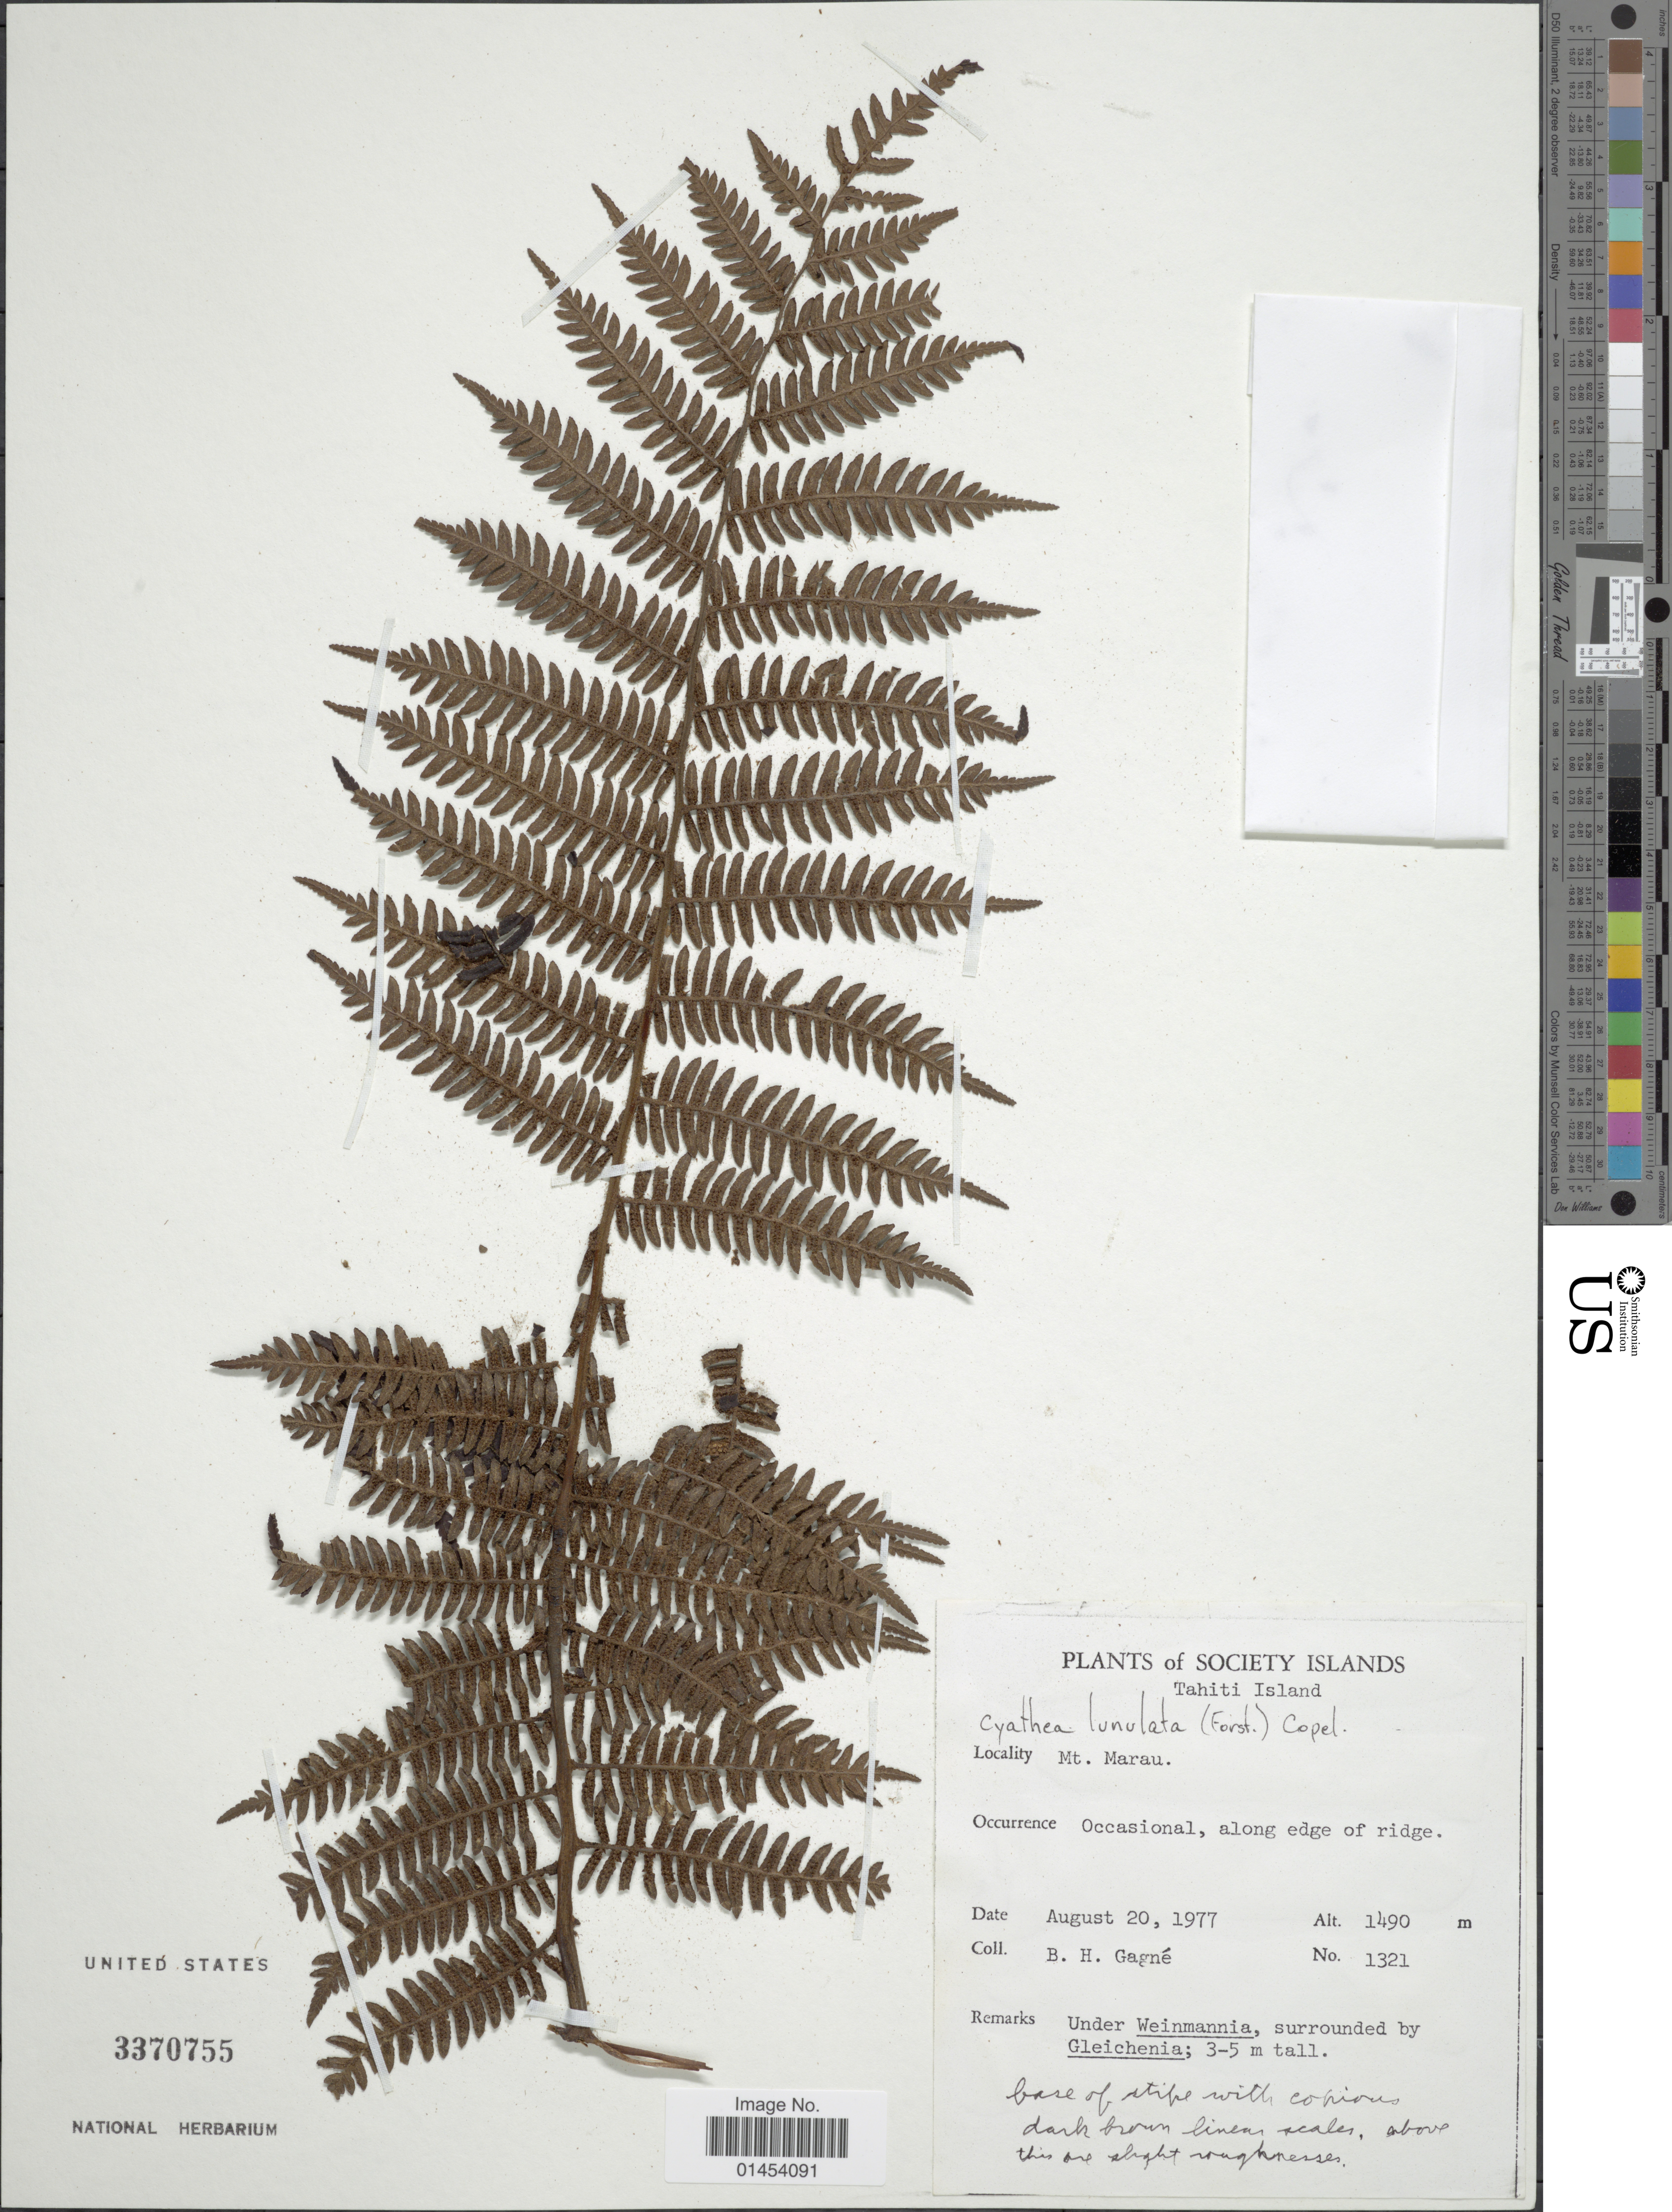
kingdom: Plantae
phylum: Tracheophyta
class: Polypodiopsida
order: Cyatheales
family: Cyatheaceae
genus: Cyathea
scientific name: Cyathea lunulata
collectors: B. H. Gagné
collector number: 1321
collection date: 1977-08-20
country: French Polynesia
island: Tahiti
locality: Society Islands. Tahiti Island. Mt. Marau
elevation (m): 1490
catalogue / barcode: US 3370755